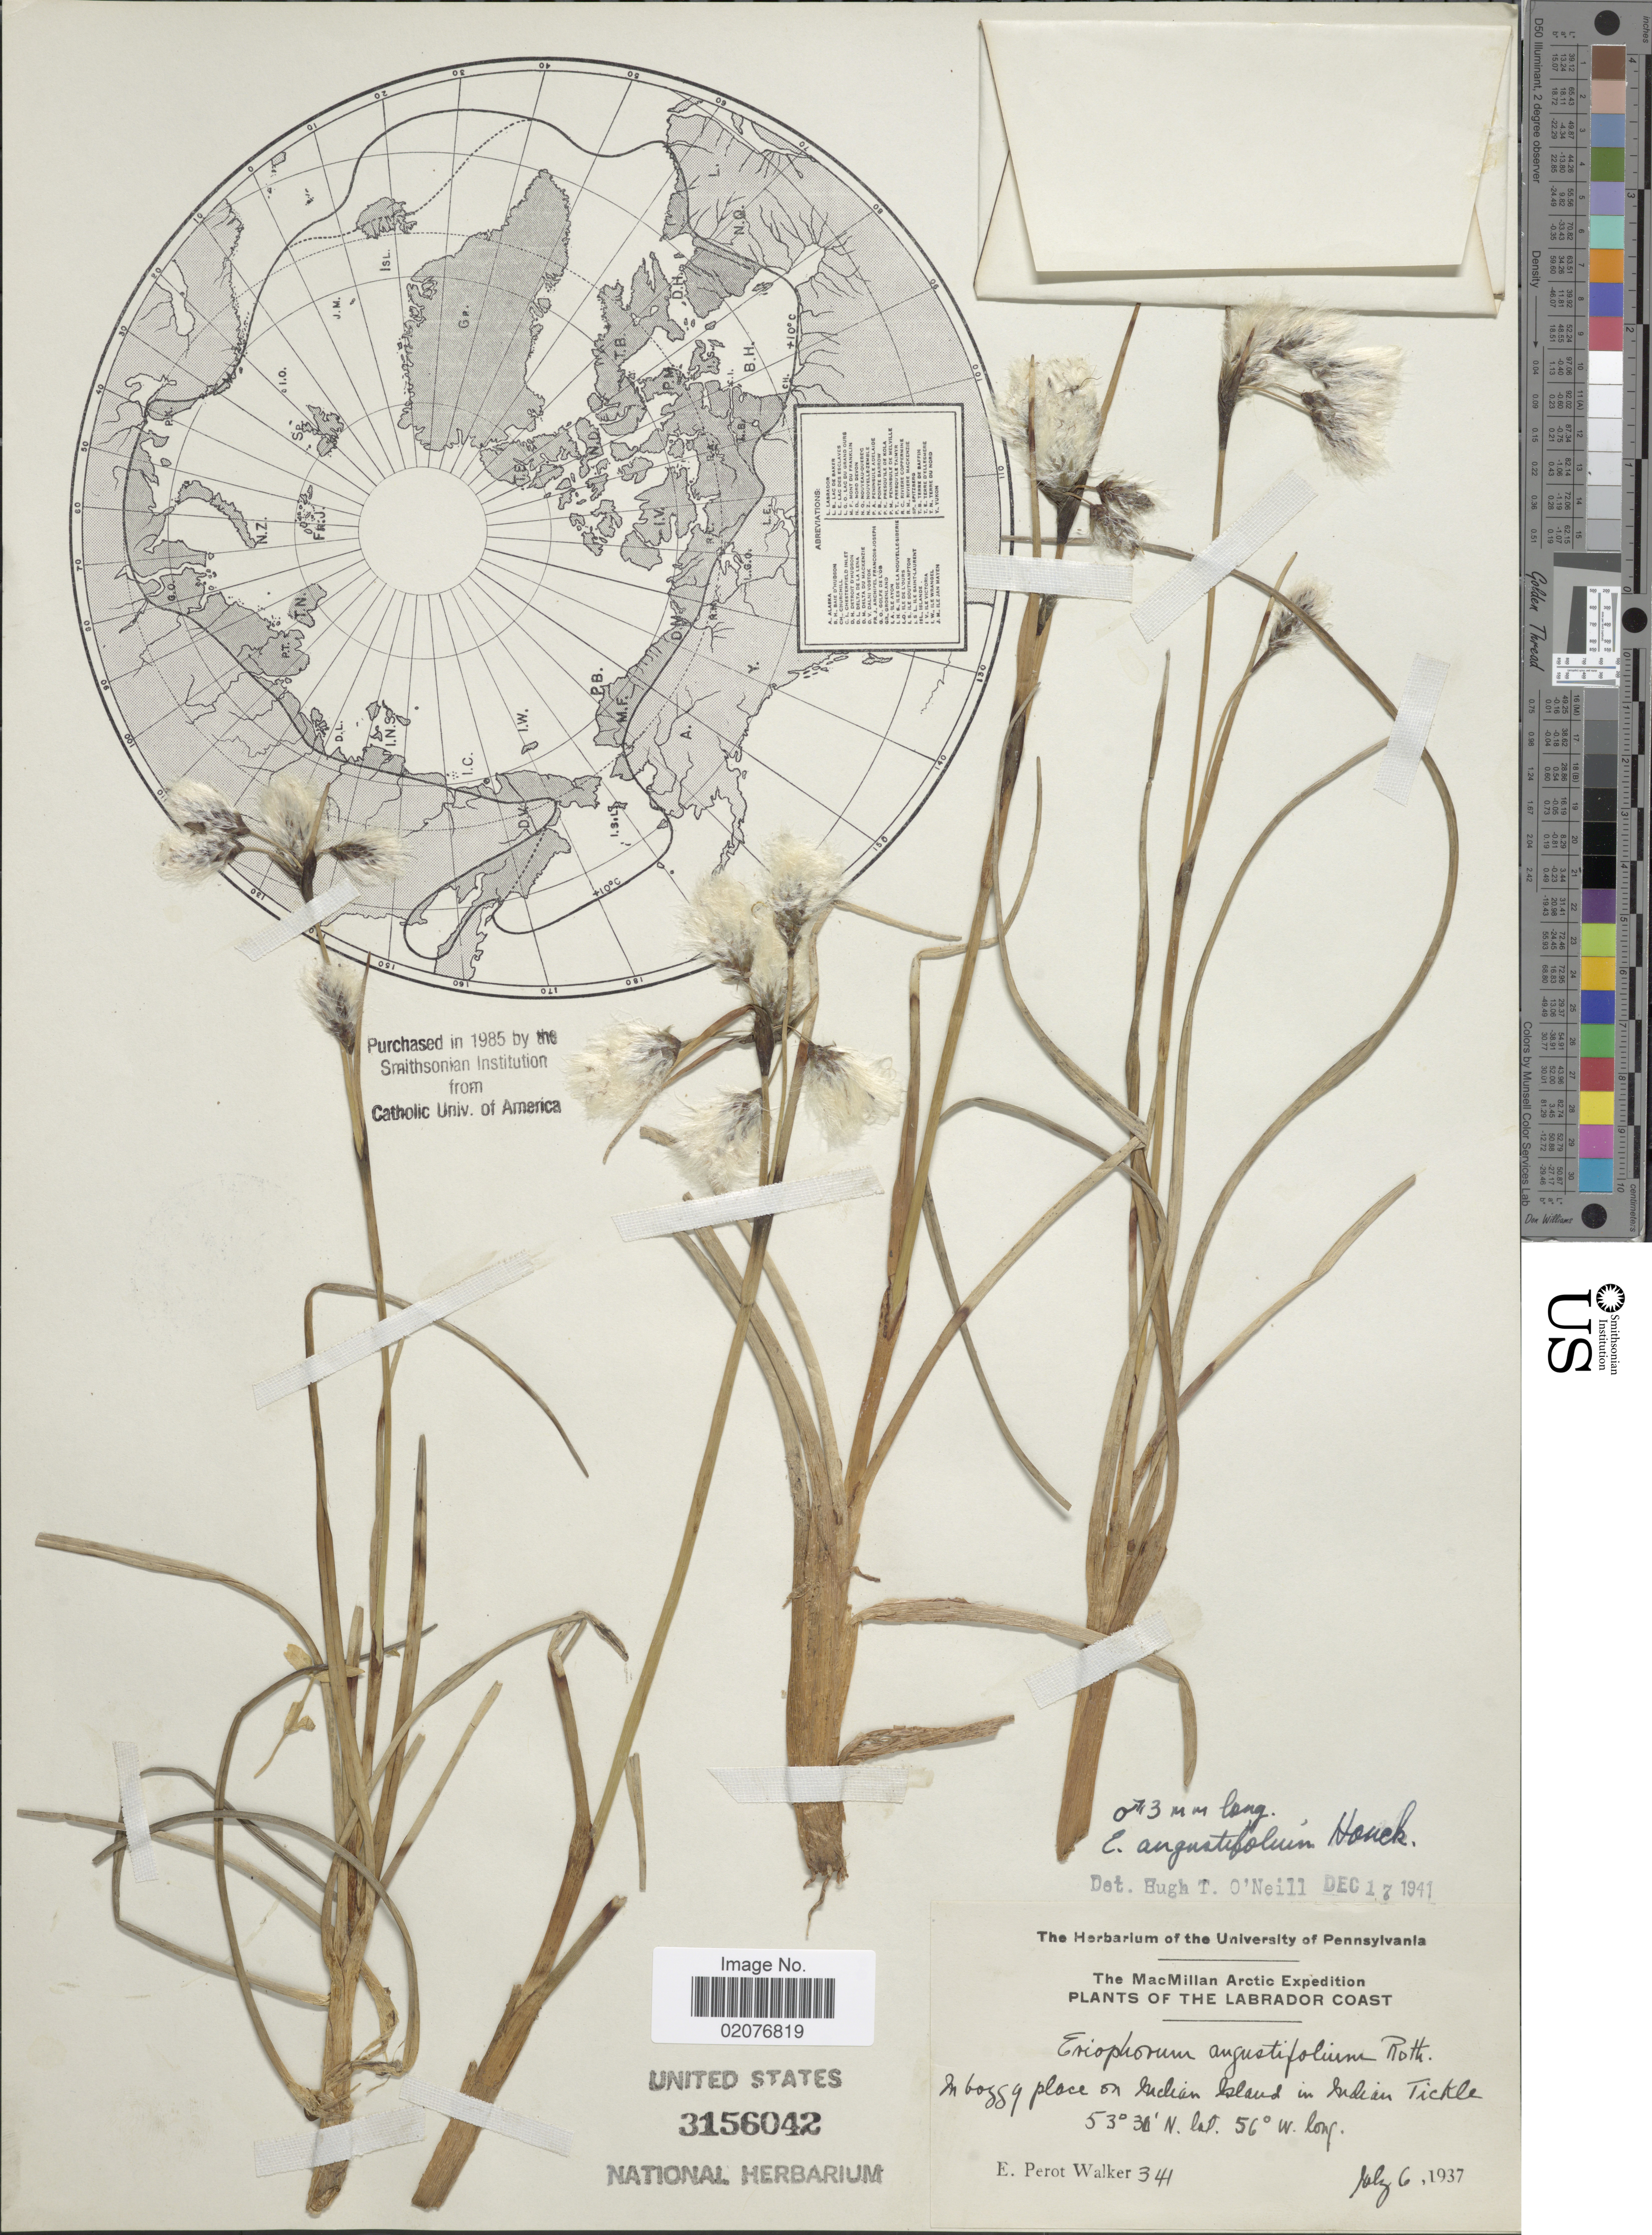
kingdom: Plantae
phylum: Tracheophyta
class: Liliopsida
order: Poales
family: Cyperaceae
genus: Eriophorum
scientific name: Eriophorum angustifolium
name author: Honck.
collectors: E. P. Walker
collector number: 341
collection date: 1937-07-06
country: Canada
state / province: Newfoundland and Labrador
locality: The Labrador Coast, In boggy place on Indian Island in Indian Tickle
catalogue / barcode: US 3156042